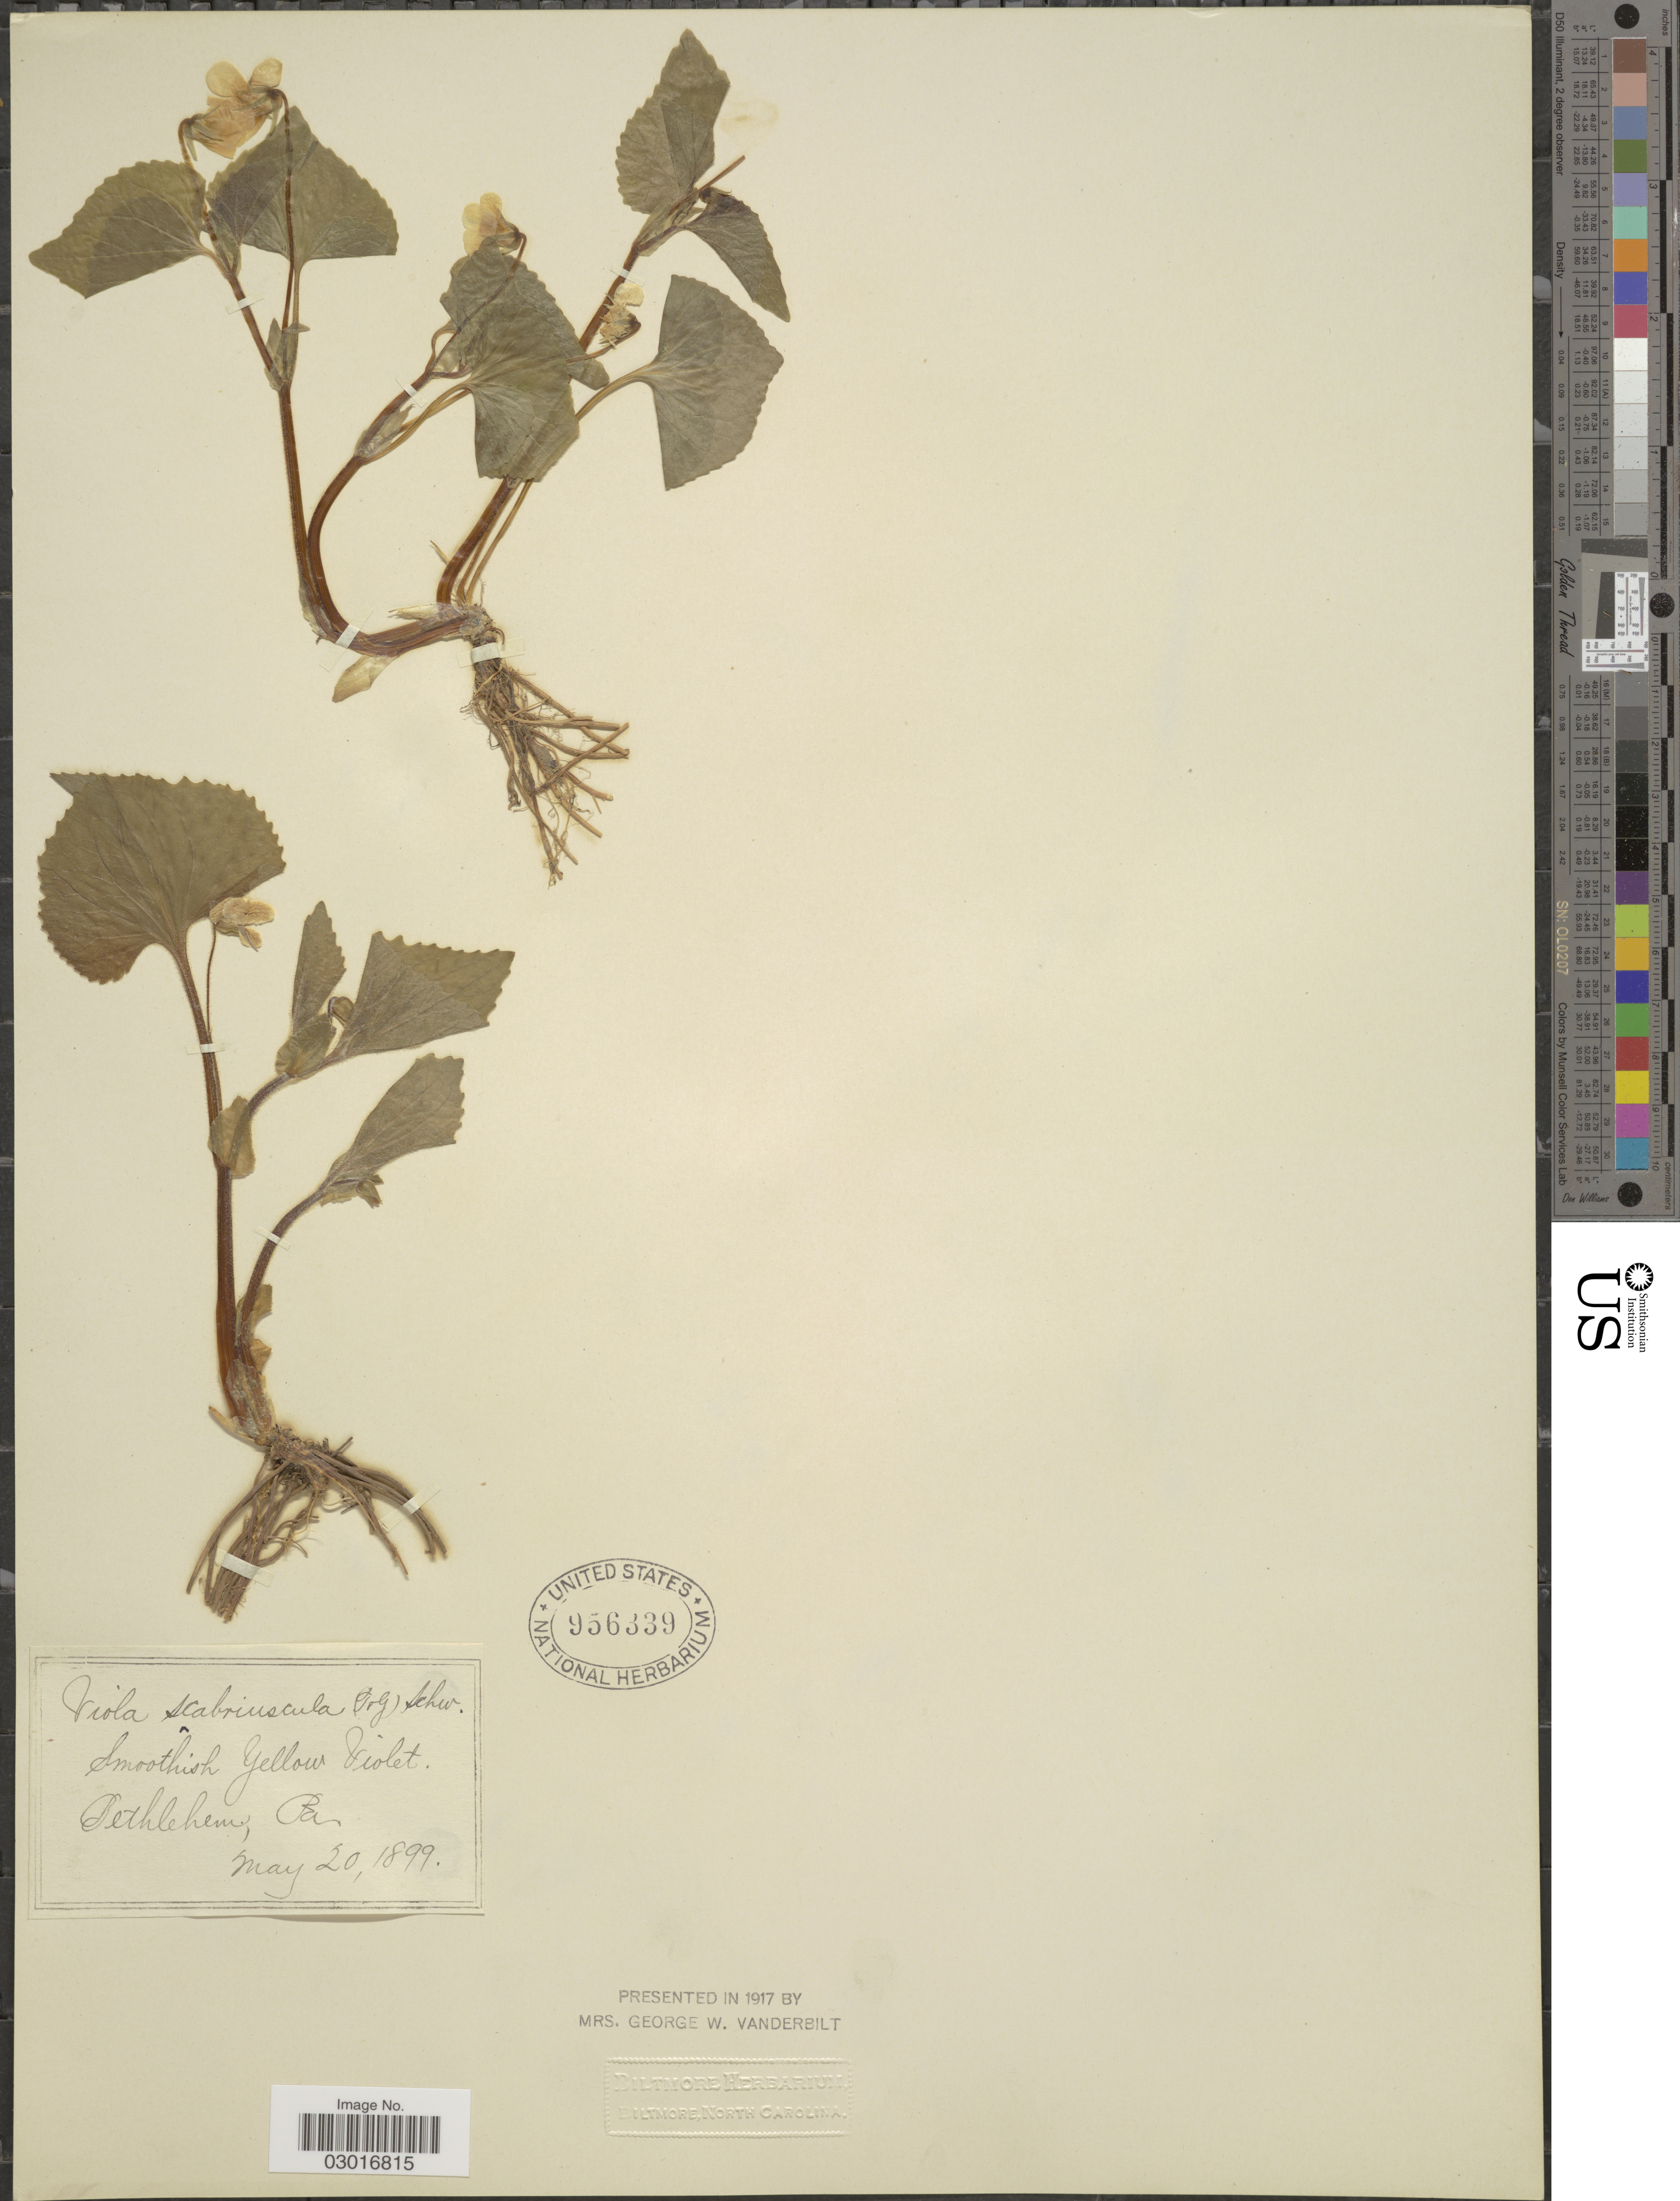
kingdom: Plantae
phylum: Tracheophyta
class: Magnoliopsida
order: Malpighiales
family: Violaceae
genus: Viola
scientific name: Viola scabriuscula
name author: (Torr. & A. Gray) Shafer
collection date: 1899-05-20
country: United States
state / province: Pennsylvania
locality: Bethlehem.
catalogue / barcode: US 956339